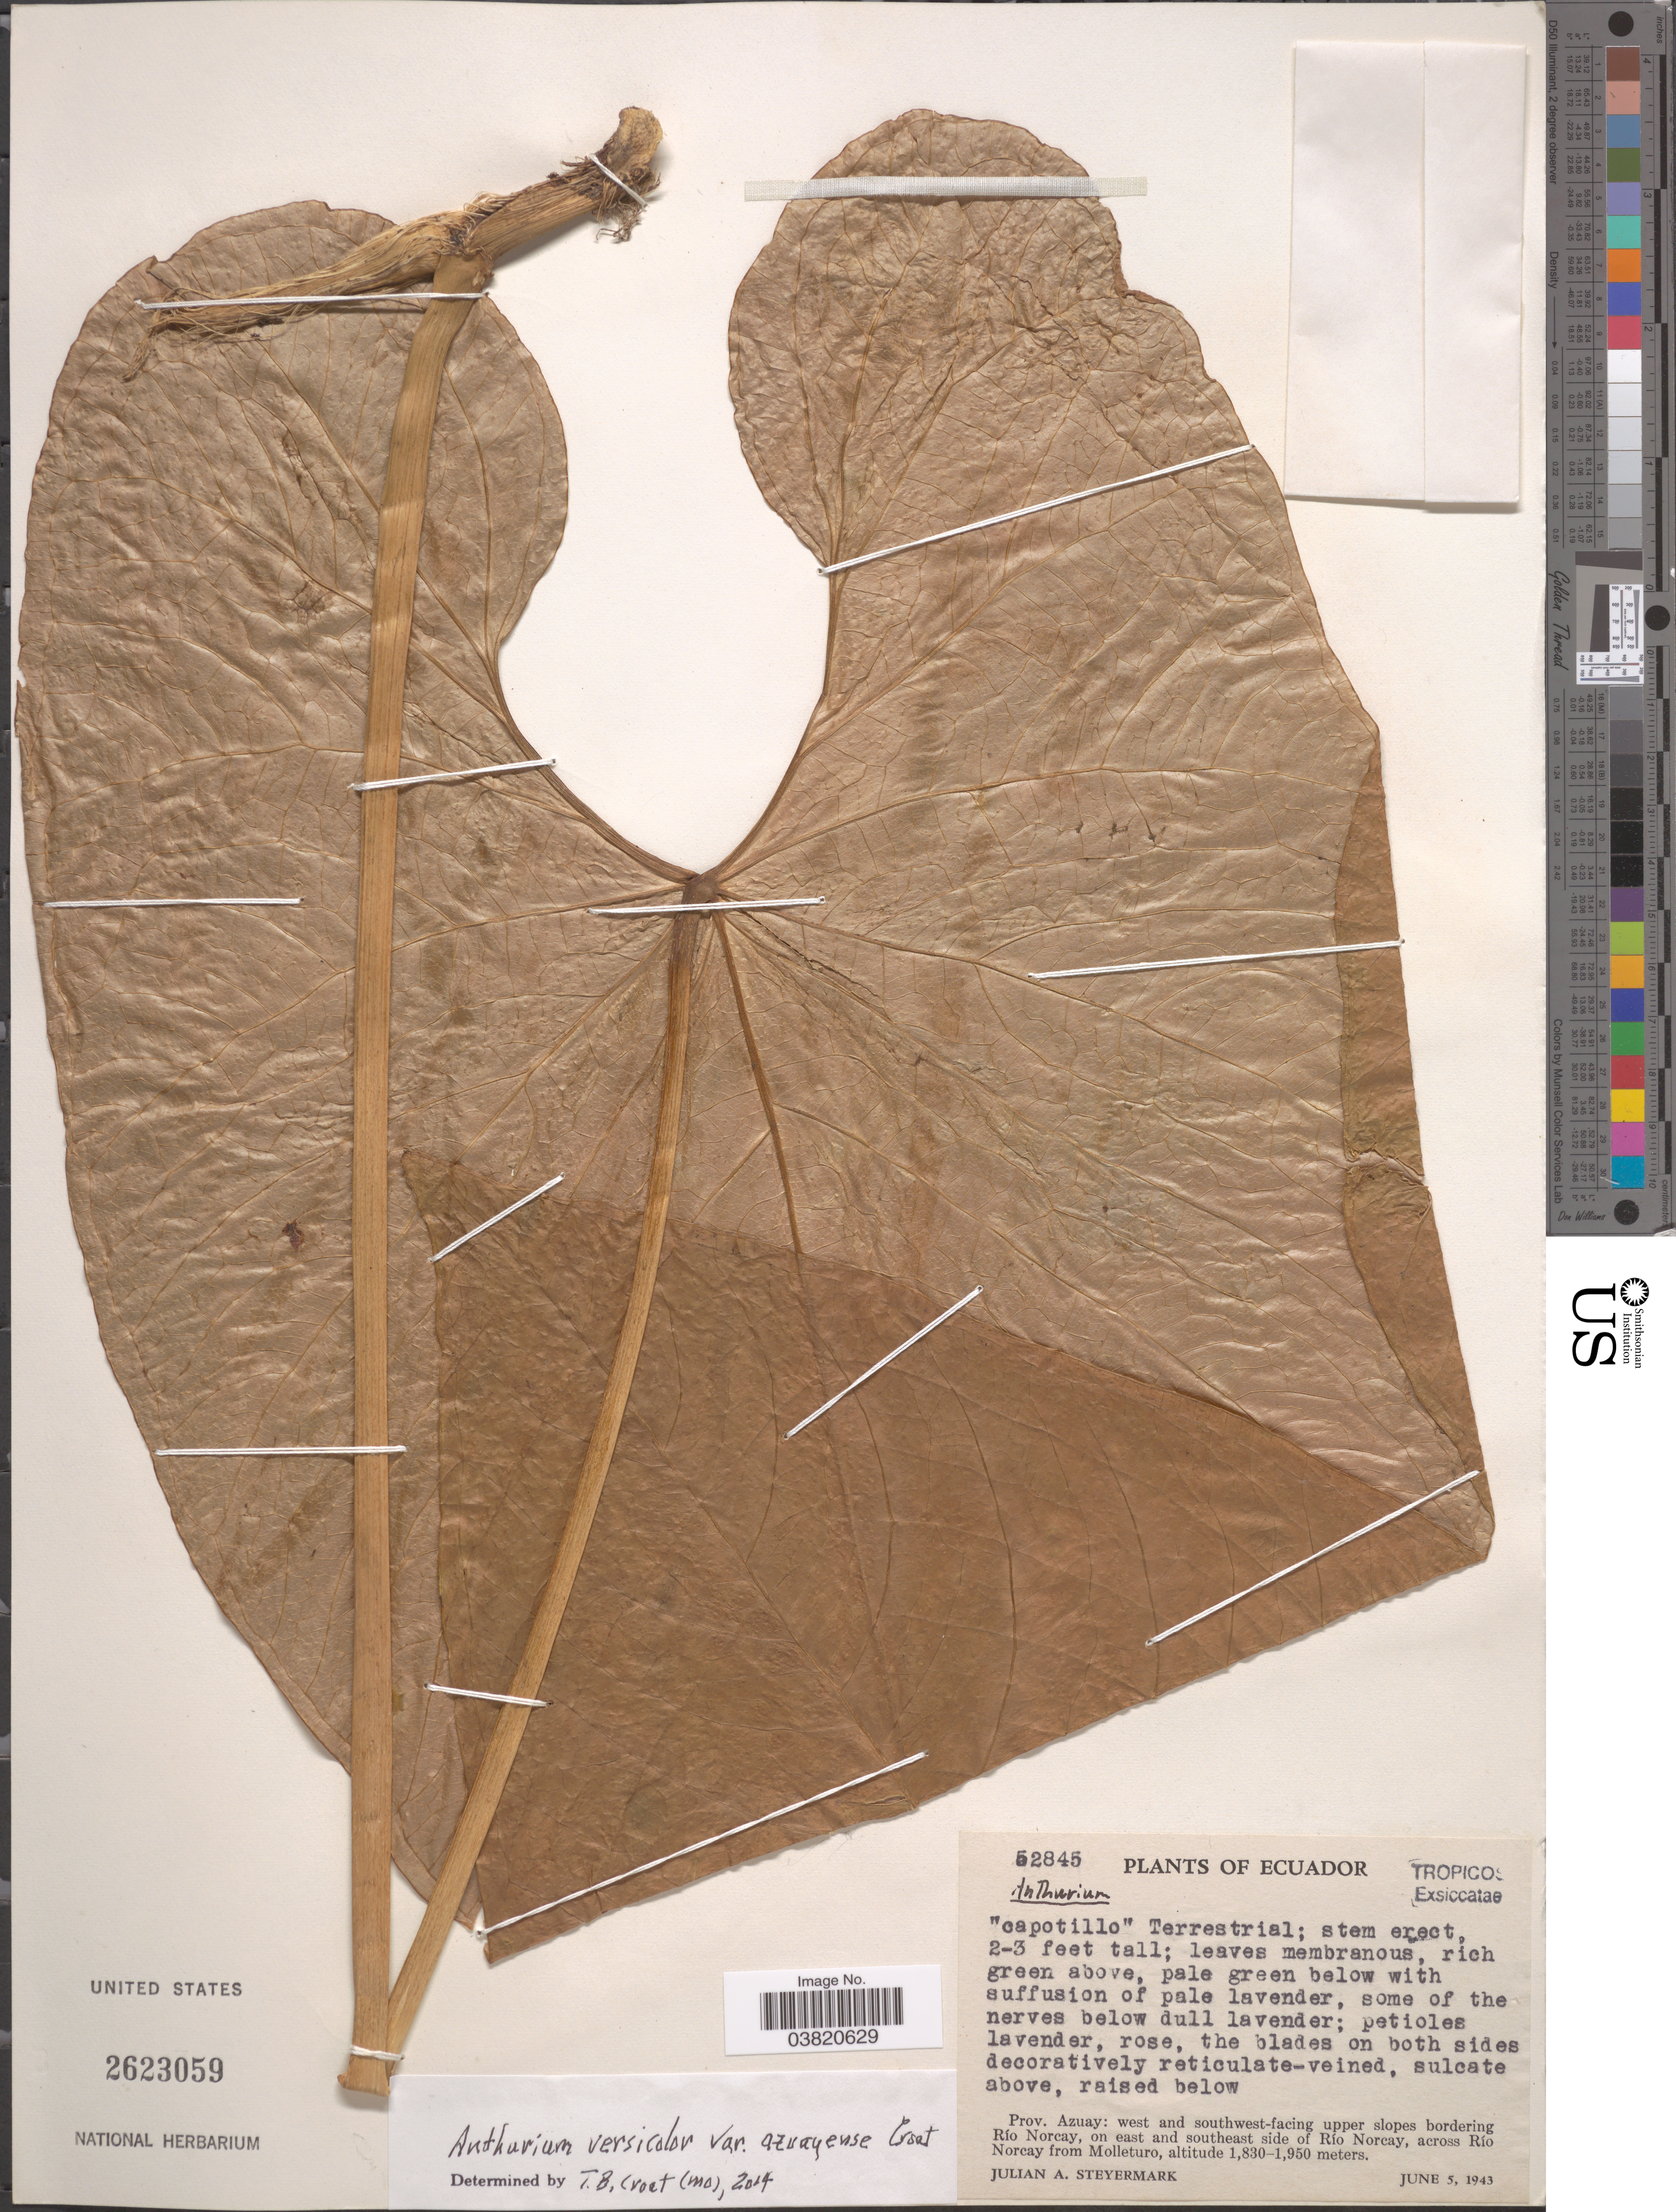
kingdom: Plantae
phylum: Tracheophyta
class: Liliopsida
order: Alismatales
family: Araceae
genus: Anthurium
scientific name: Anthurium versicolor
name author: Sodiro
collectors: J. Steyermark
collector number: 52845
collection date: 1943-06-05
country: Ecuador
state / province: Azuay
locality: West and southwest-facing upper slopes bordering Río Norcay, on east and southeast side of Río Norcay, across Río Norcay from Molleturo.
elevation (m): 1830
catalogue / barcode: US 2623059